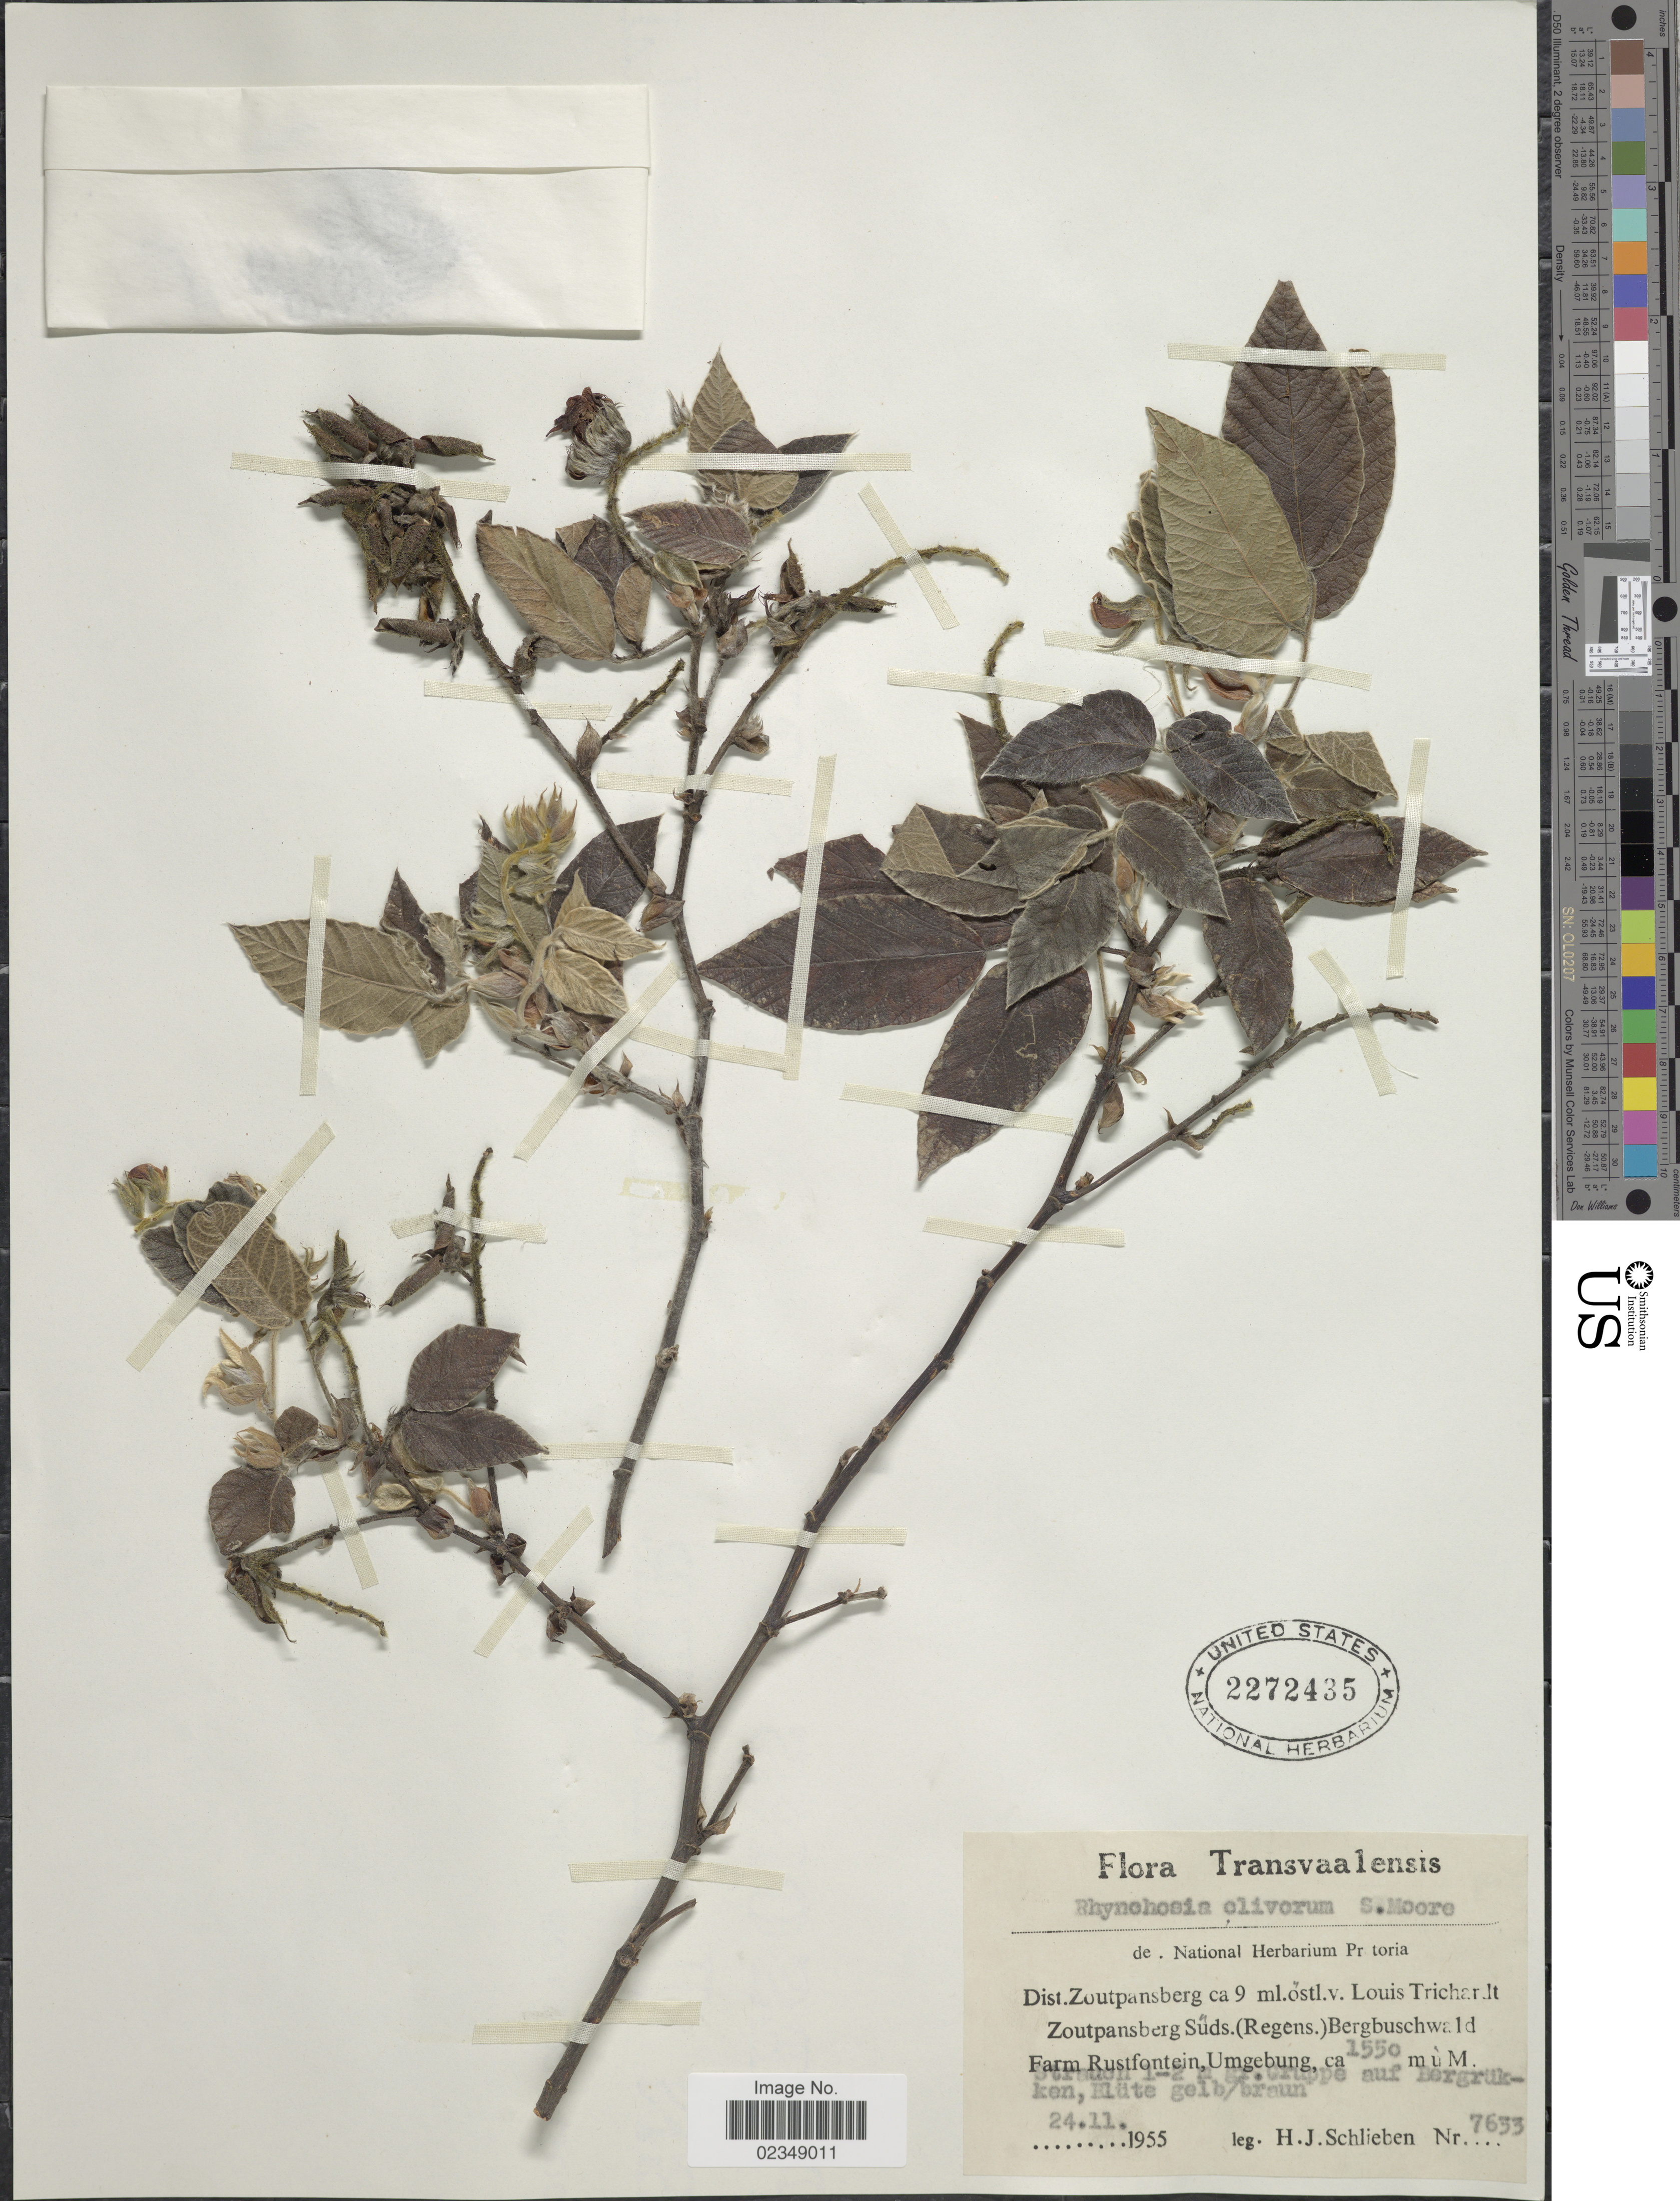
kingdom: Plantae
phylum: Tracheophyta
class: Magnoliopsida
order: Fabales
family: Fabaceae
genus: Rhynchosia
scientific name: Rhynchosia clivorum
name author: S. Moore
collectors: H. J. Schlieben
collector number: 7653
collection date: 1955-11-24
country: South Africa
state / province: Limpopo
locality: Trasnvaalensis, Dist. Zoutpansberg ca. 9 ml. ostl. v. Louis Trichardt, Zoutpansberg Suds. Bergbuschwald, Farm Rustfontein, Umgebung. grupe auf bergrükken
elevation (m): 1550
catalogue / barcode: US 2272435